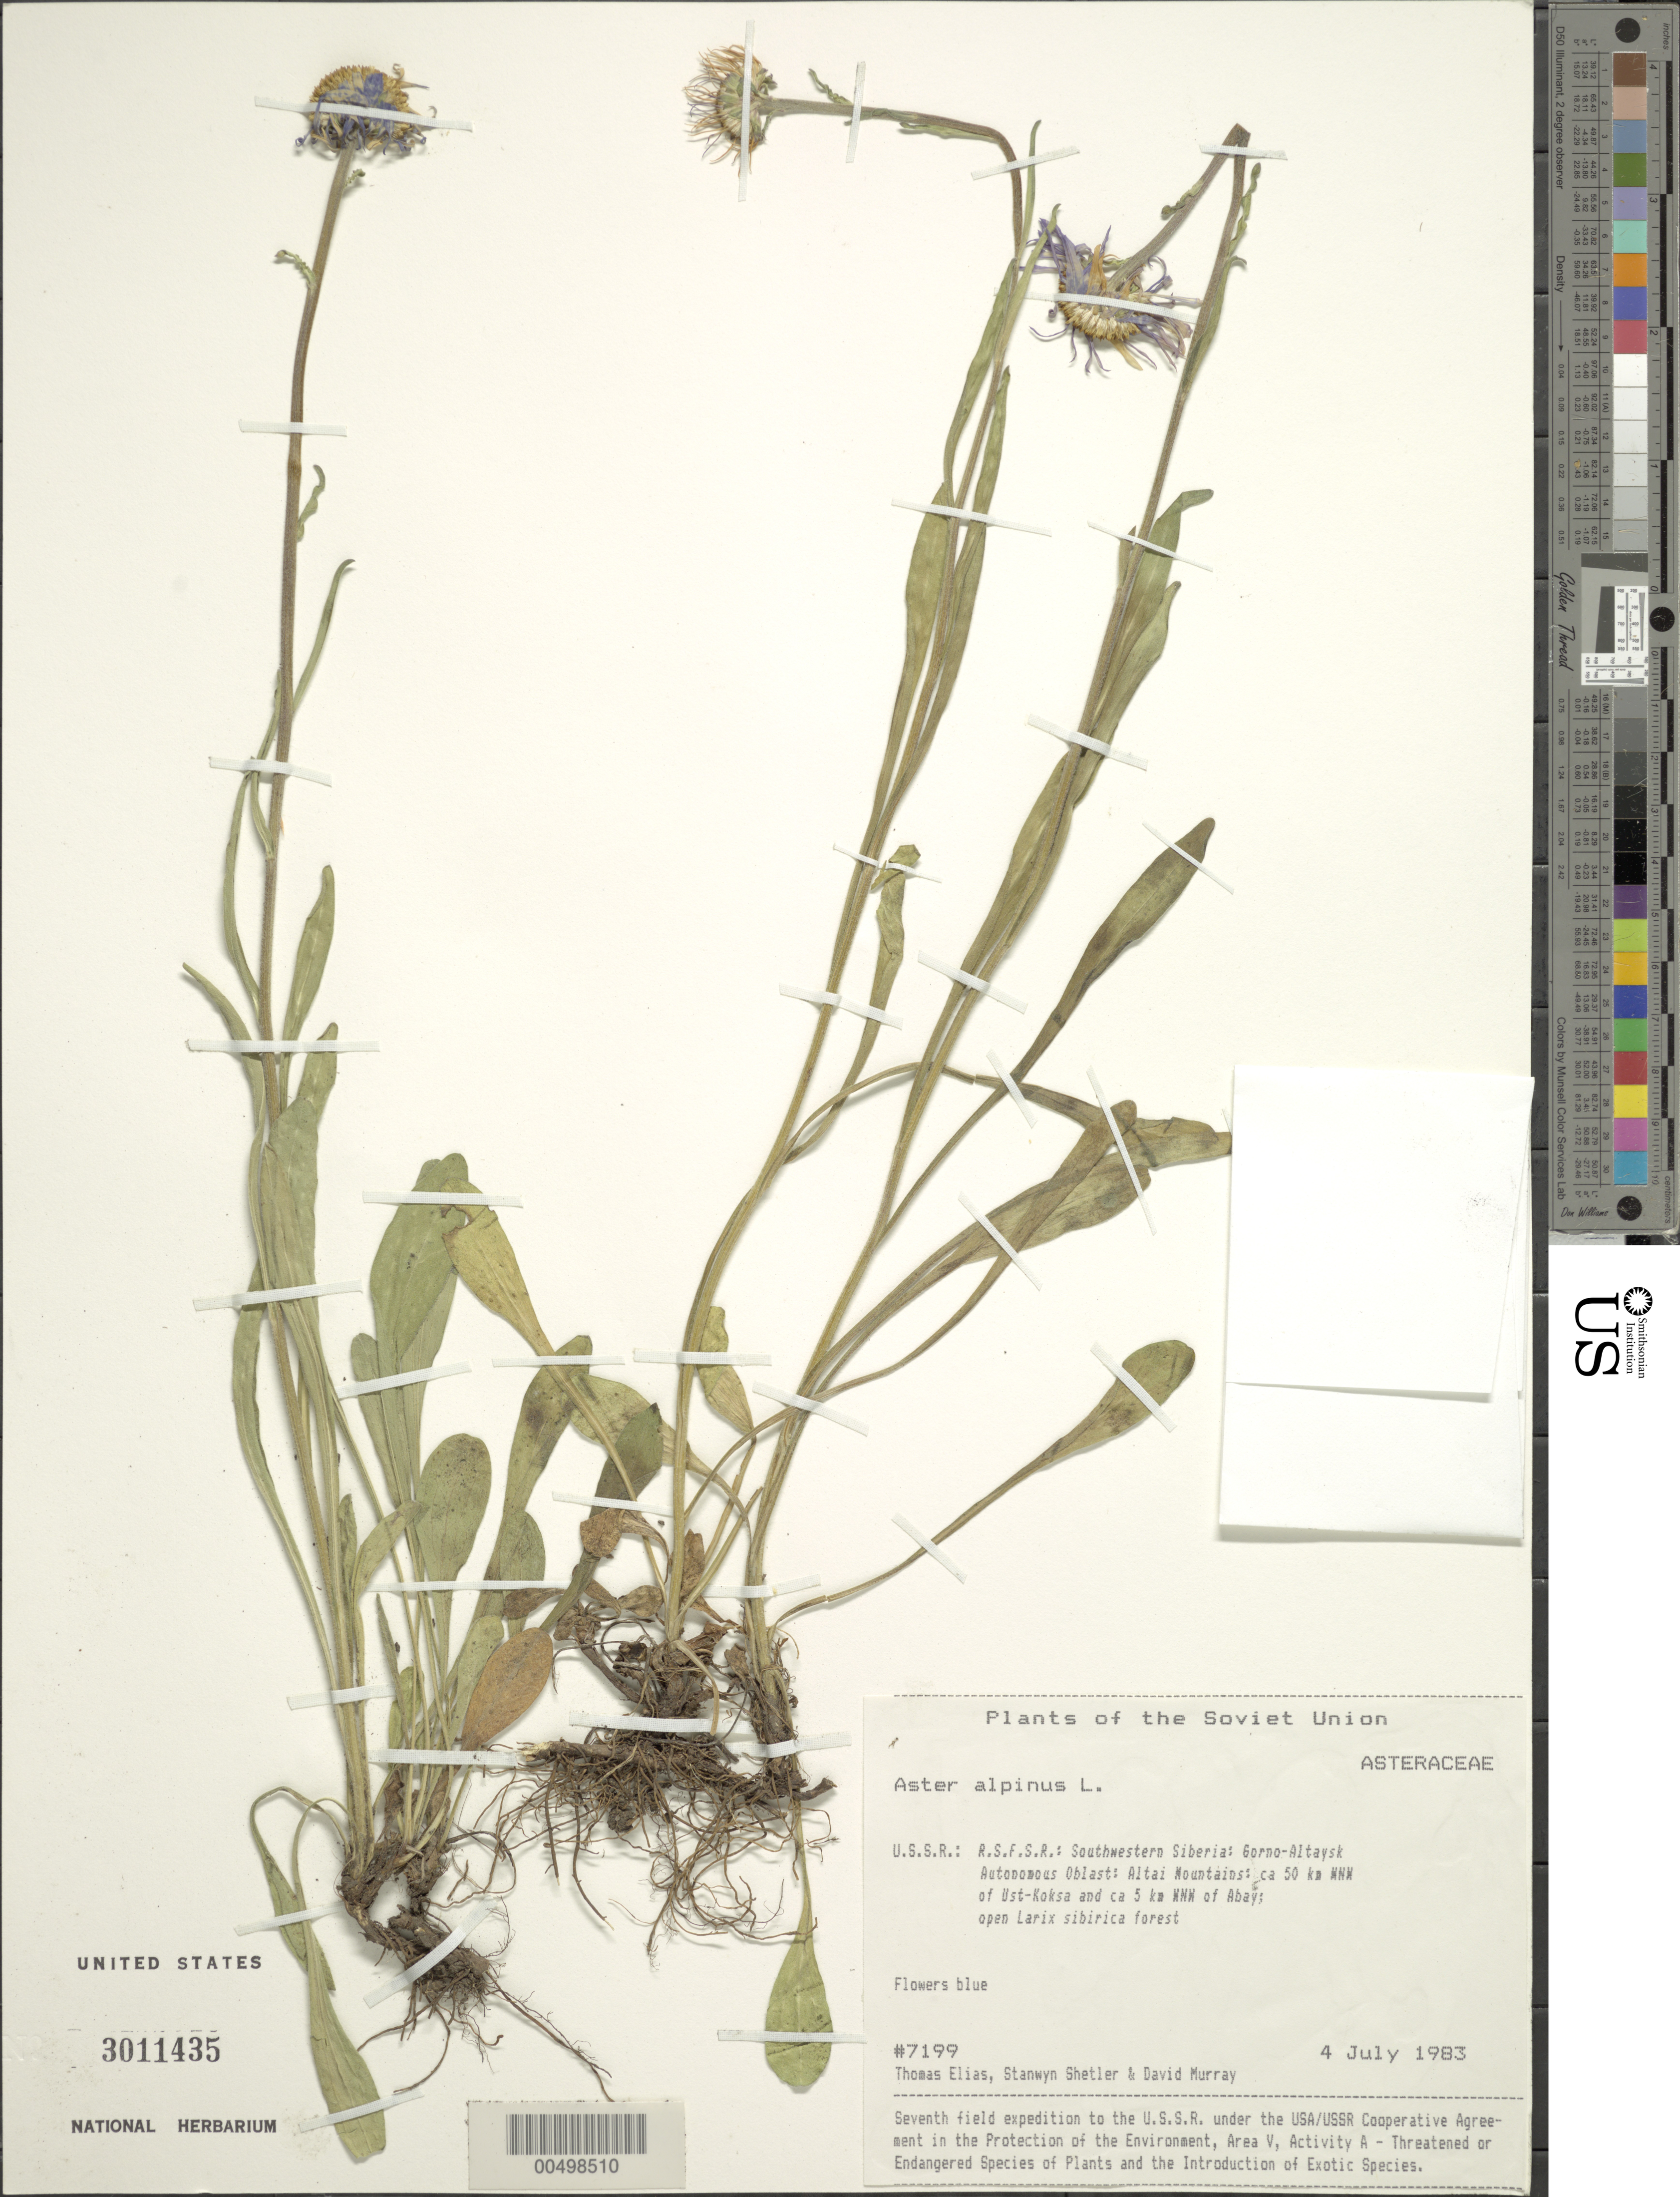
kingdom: Plantae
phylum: Tracheophyta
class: Magnoliopsida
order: Asterales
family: Asteraceae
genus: Aster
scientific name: Aster alpinus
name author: L.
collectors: T. Elias, S. Shetler & D. F. Murray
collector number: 7199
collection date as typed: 04 Jul 1983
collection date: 1983-07-04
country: Russian Federation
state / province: Altai Republic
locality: Altai Mountains, ca. 50 km WNW of Ust-Koksa and ca. km WNW of Abay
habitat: open Larix sibirica forest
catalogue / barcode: US 3011435